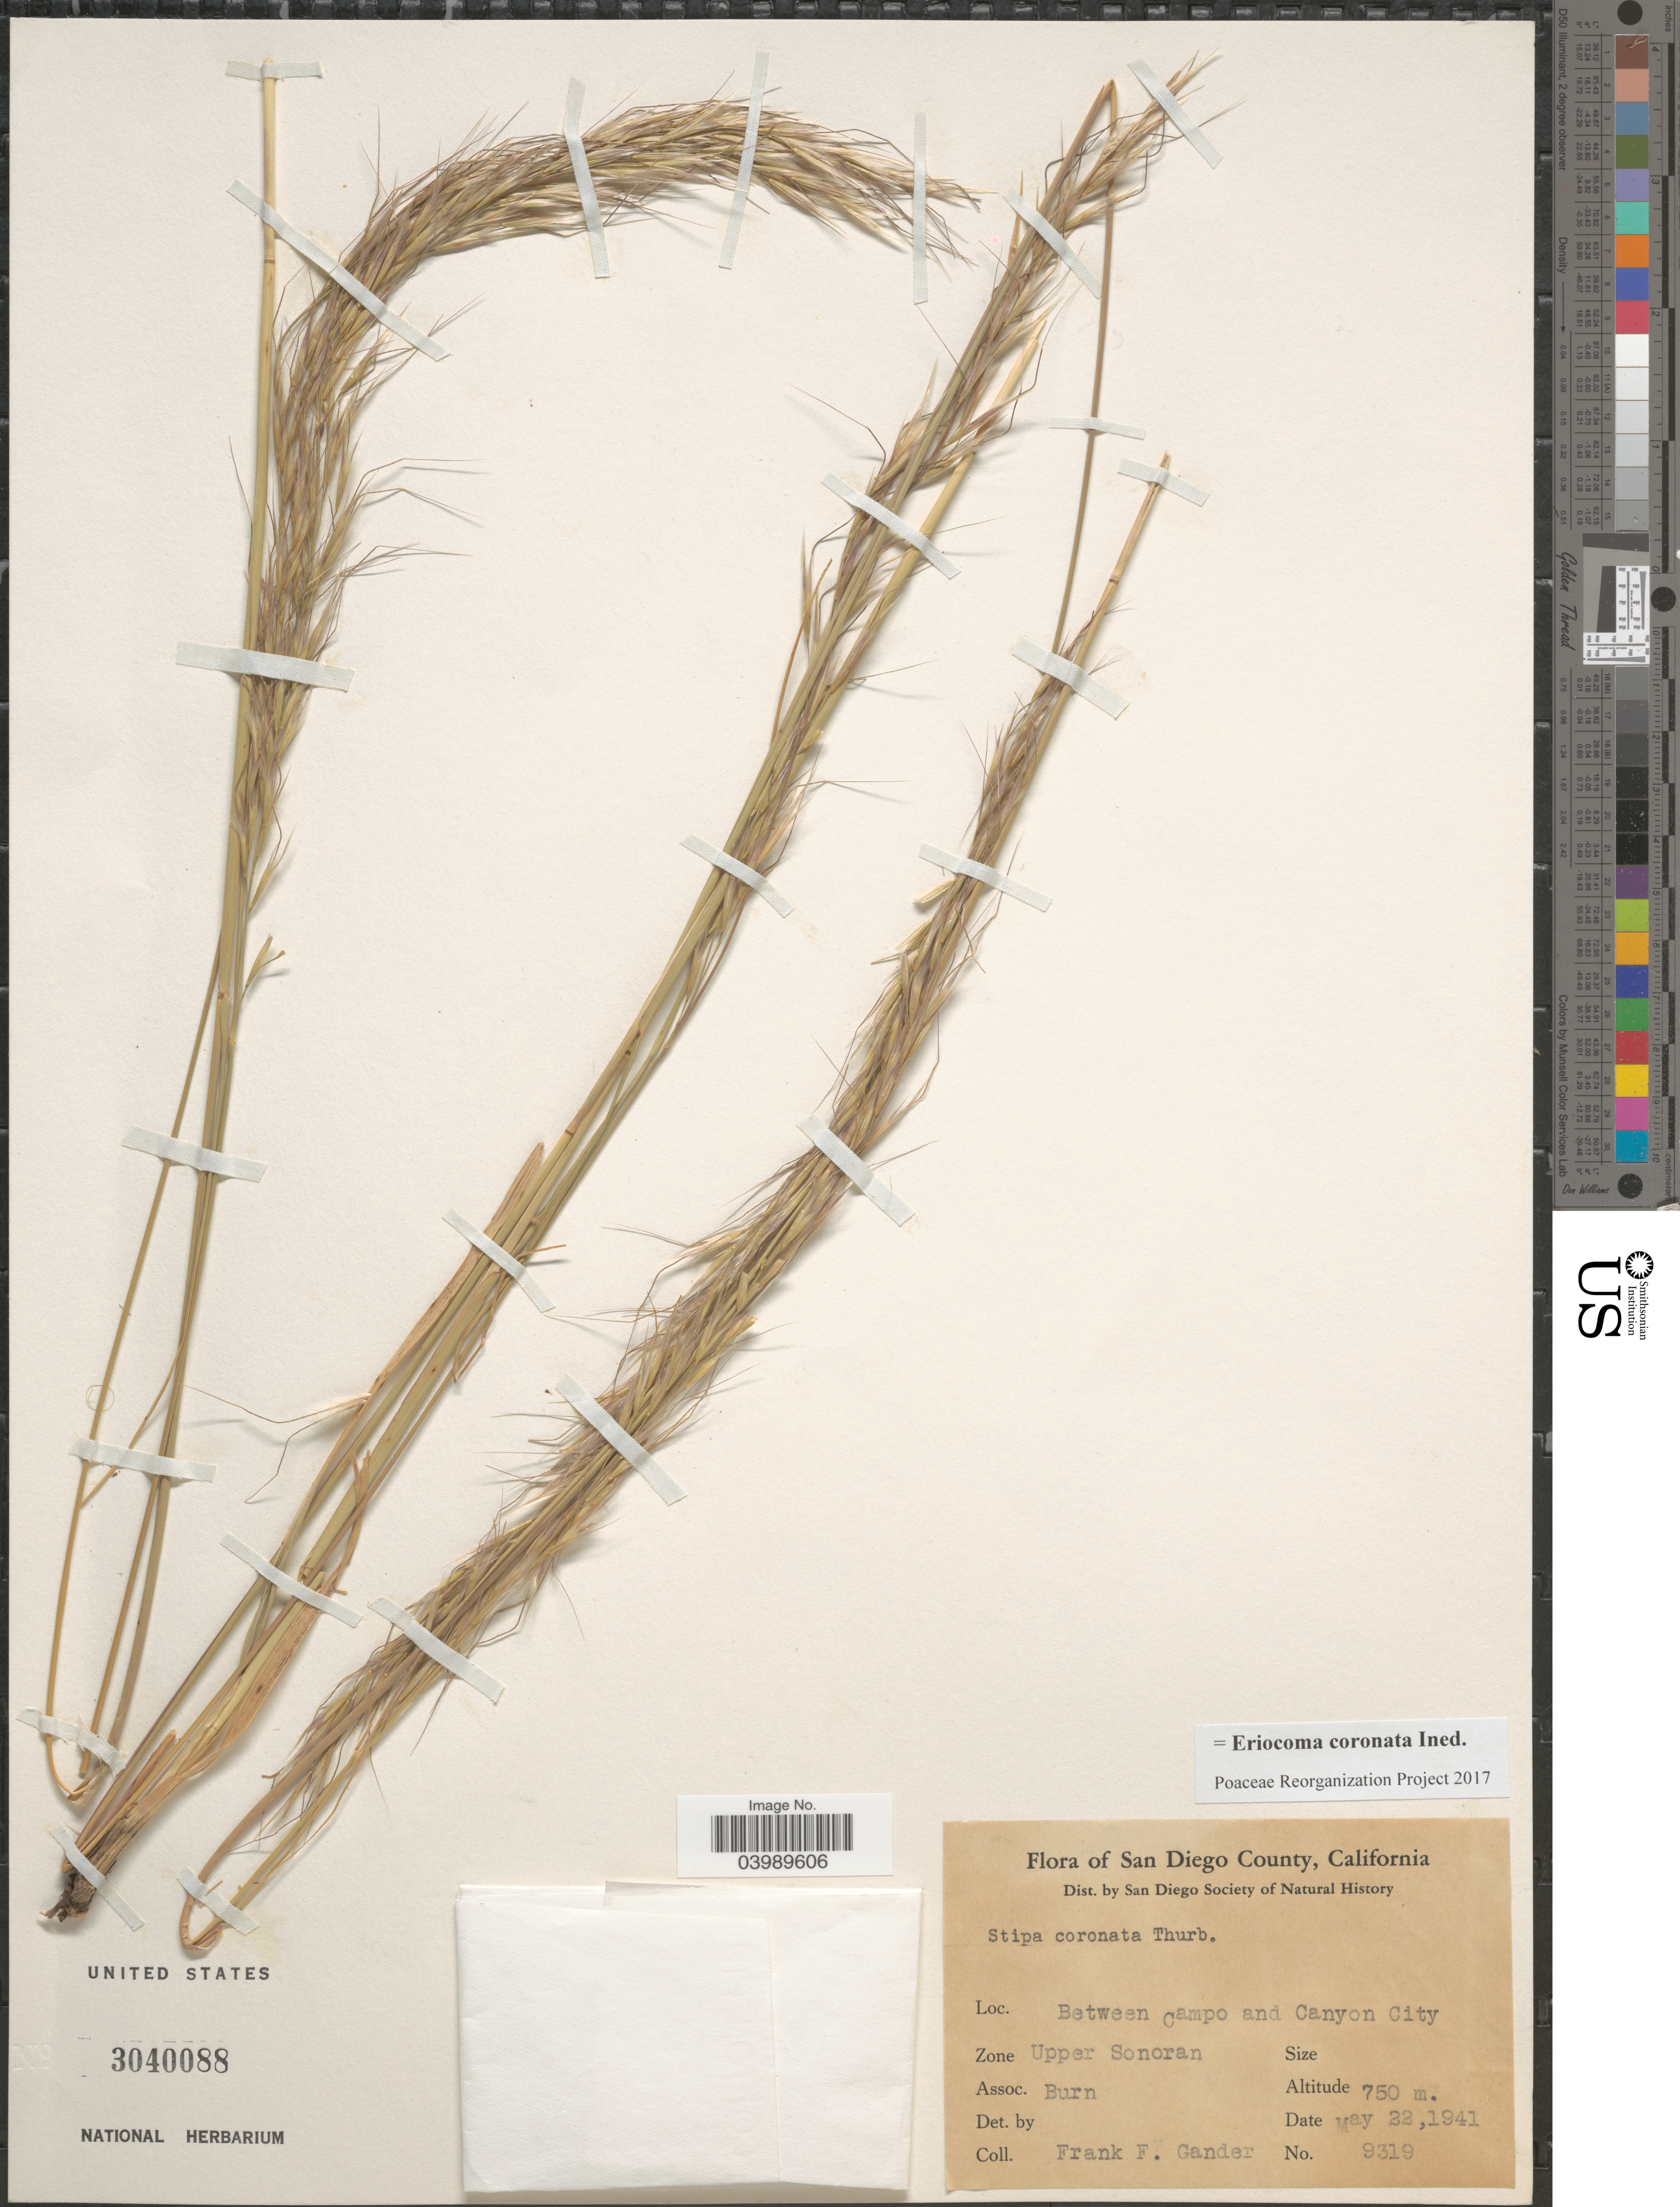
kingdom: Plantae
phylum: Tracheophyta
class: Liliopsida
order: Poales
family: Poaceae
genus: Eriocoma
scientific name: Eriocoma coronata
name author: (Thurb.) Romasch.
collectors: F. Gander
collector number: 9319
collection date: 1941-05-22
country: United States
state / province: California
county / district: San Diego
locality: San Diego County. Between Campo and Canyon City. Zone Upper Sonoran.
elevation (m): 750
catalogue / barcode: US 3040088